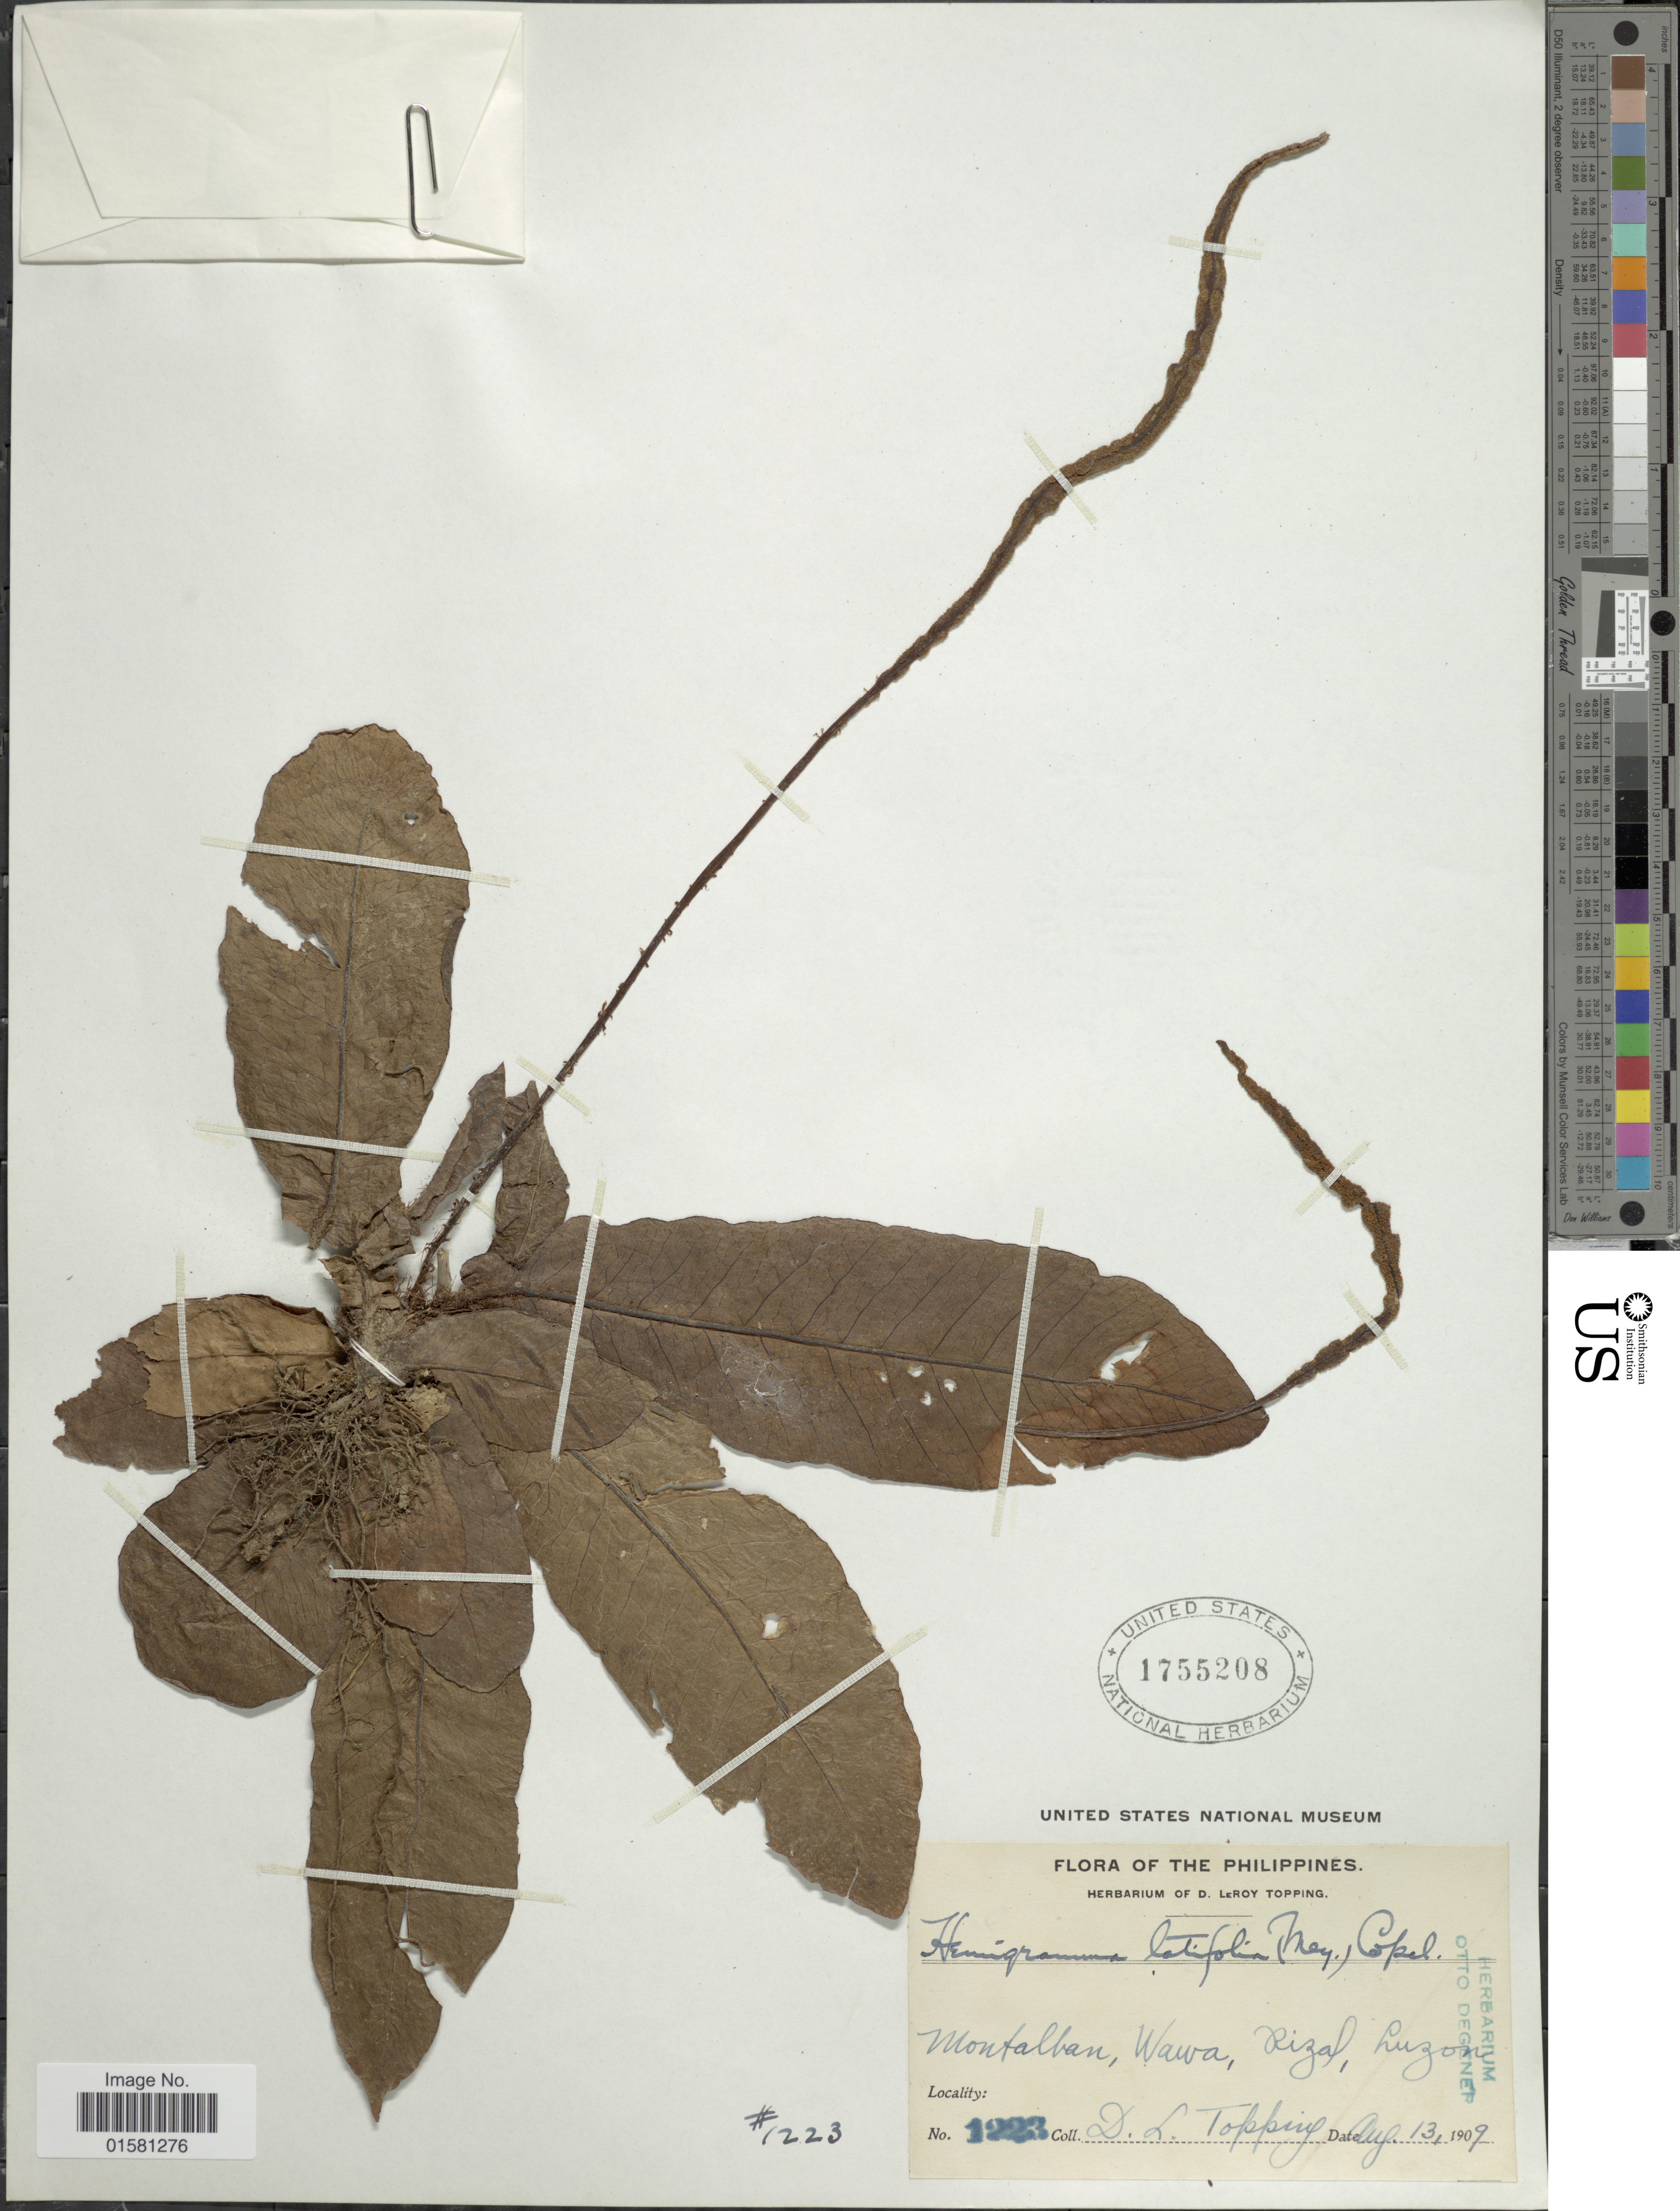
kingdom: Plantae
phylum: Tracheophyta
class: Polypodiopsida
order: Polypodiales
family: Tectariaceae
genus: Tectaria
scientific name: Tectaria taccifolia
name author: (Fée) M.G. Price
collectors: D. L. Topping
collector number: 1223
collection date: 1909-08-13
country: Philippines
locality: Philippines, Montalban, Wawa, Rizal, Luzon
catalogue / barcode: US 1755208